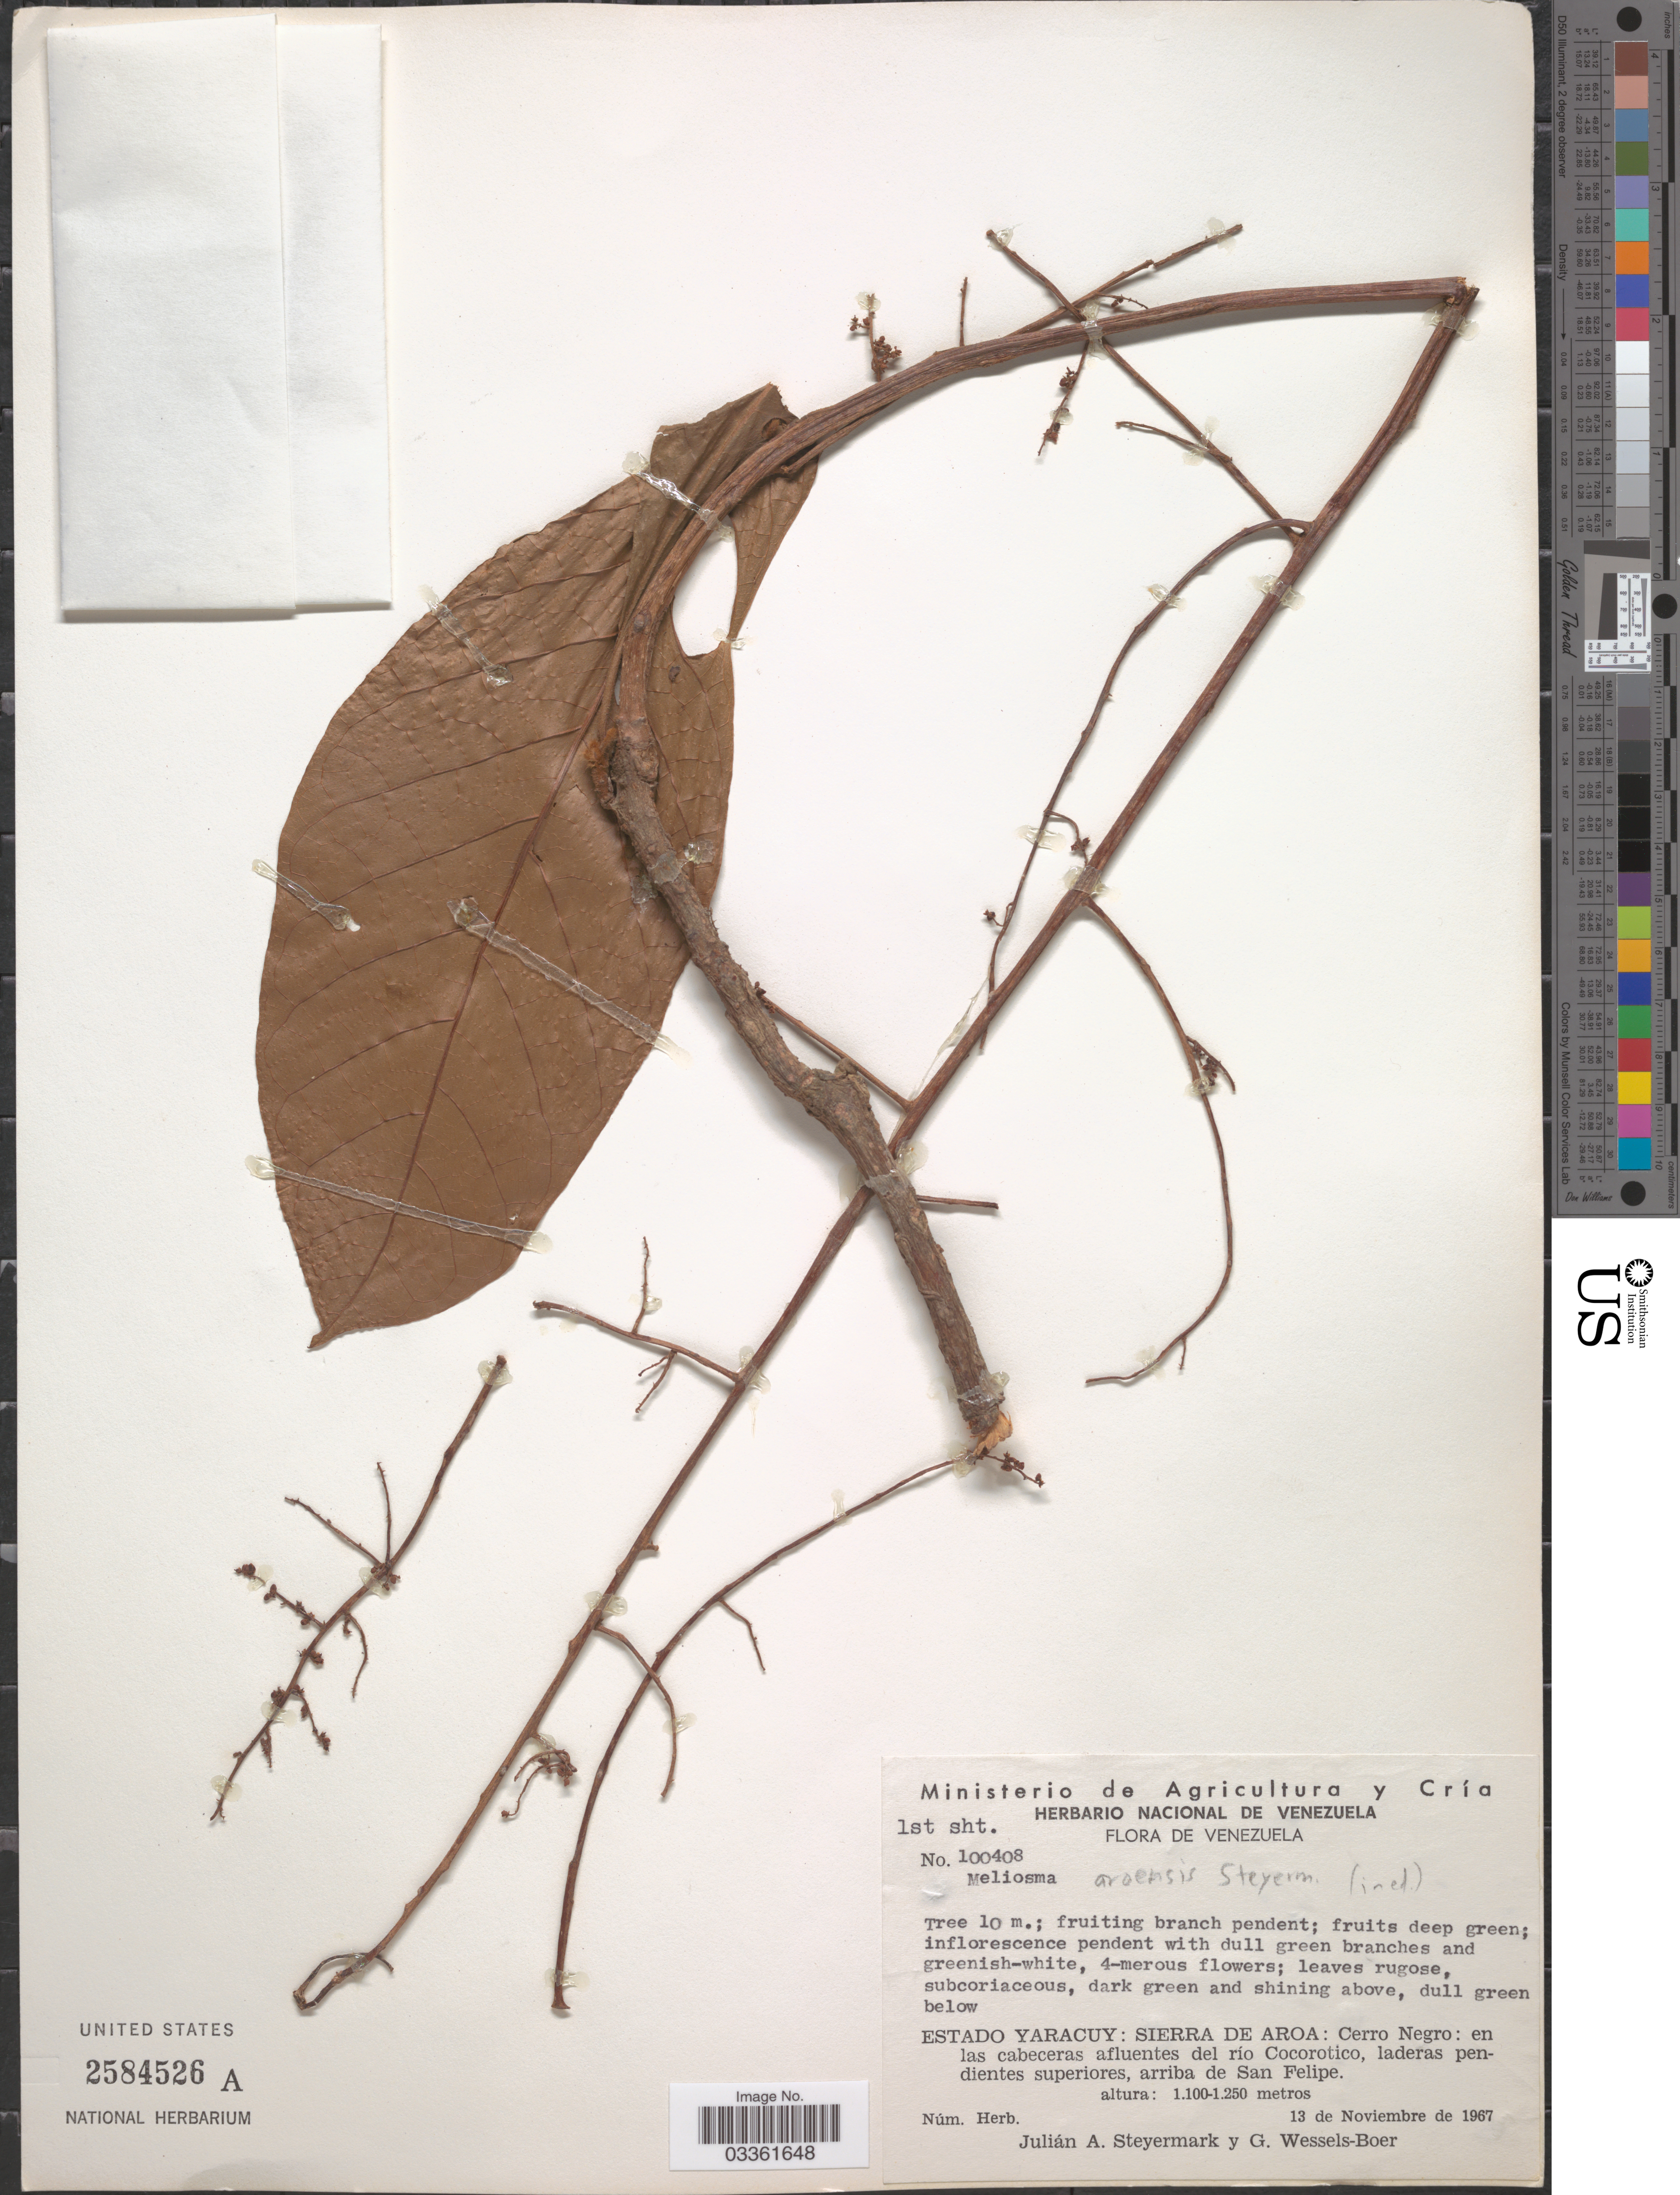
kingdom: Plantae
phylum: Tracheophyta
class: Magnoliopsida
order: Proteales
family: Sabiaceae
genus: Meliosma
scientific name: Meliosma sp.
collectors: J. Steyermark & G. Wessels Boer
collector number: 100408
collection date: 1967-11-13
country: Venezuela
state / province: Yaracuy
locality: Sierra de Aroa: Cerro Negro: en las cabeceras afluentes del río Cocorotico, laderas pendientes, arriba de San Felipe.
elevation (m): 1100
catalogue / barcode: US 2584526A